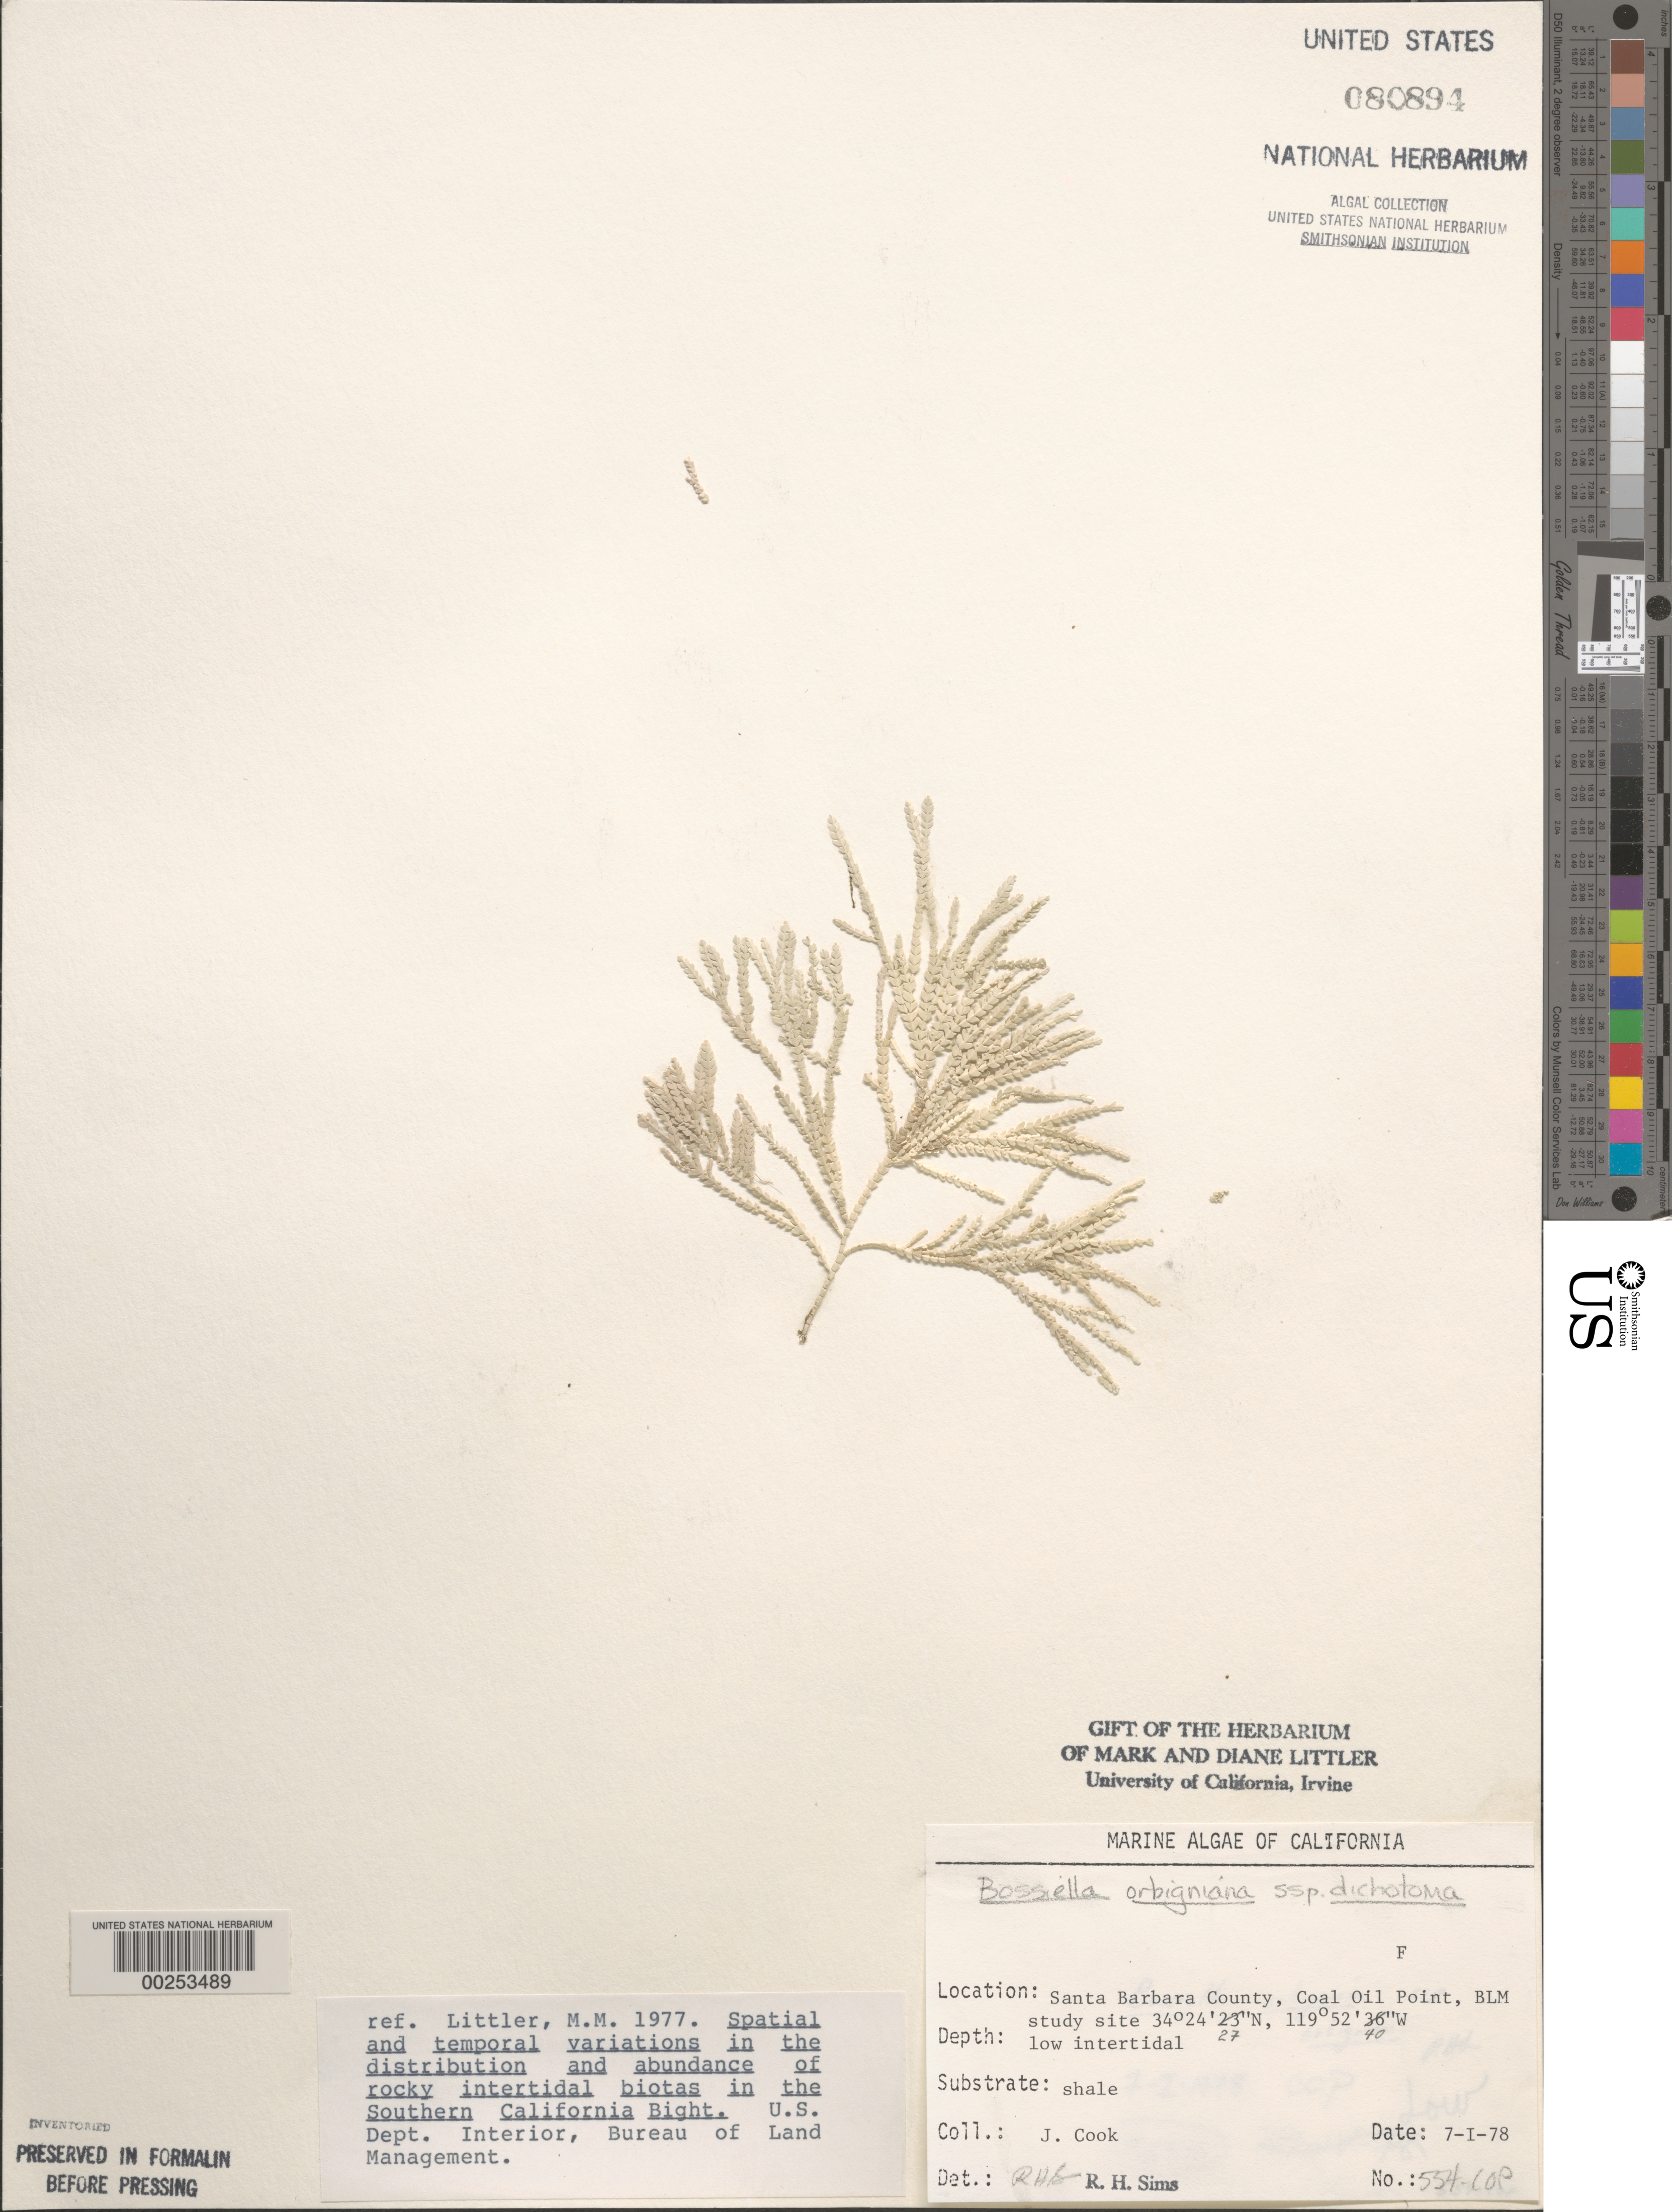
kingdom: Plantae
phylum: Rhodophyta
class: Florideophyceae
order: Corallinales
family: Corallinaceae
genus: Bossiella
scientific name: Bossiella orbigniana subsp. dichotoma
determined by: Sims, Robert H.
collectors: J. Cook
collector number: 554-cop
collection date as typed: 07 Jan 1978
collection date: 1978-01-07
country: United States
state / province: California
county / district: Santa Barbara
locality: Coal Oil Point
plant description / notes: BLM-SOCALBIGHT Rocky Intertidal Survey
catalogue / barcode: US 80894